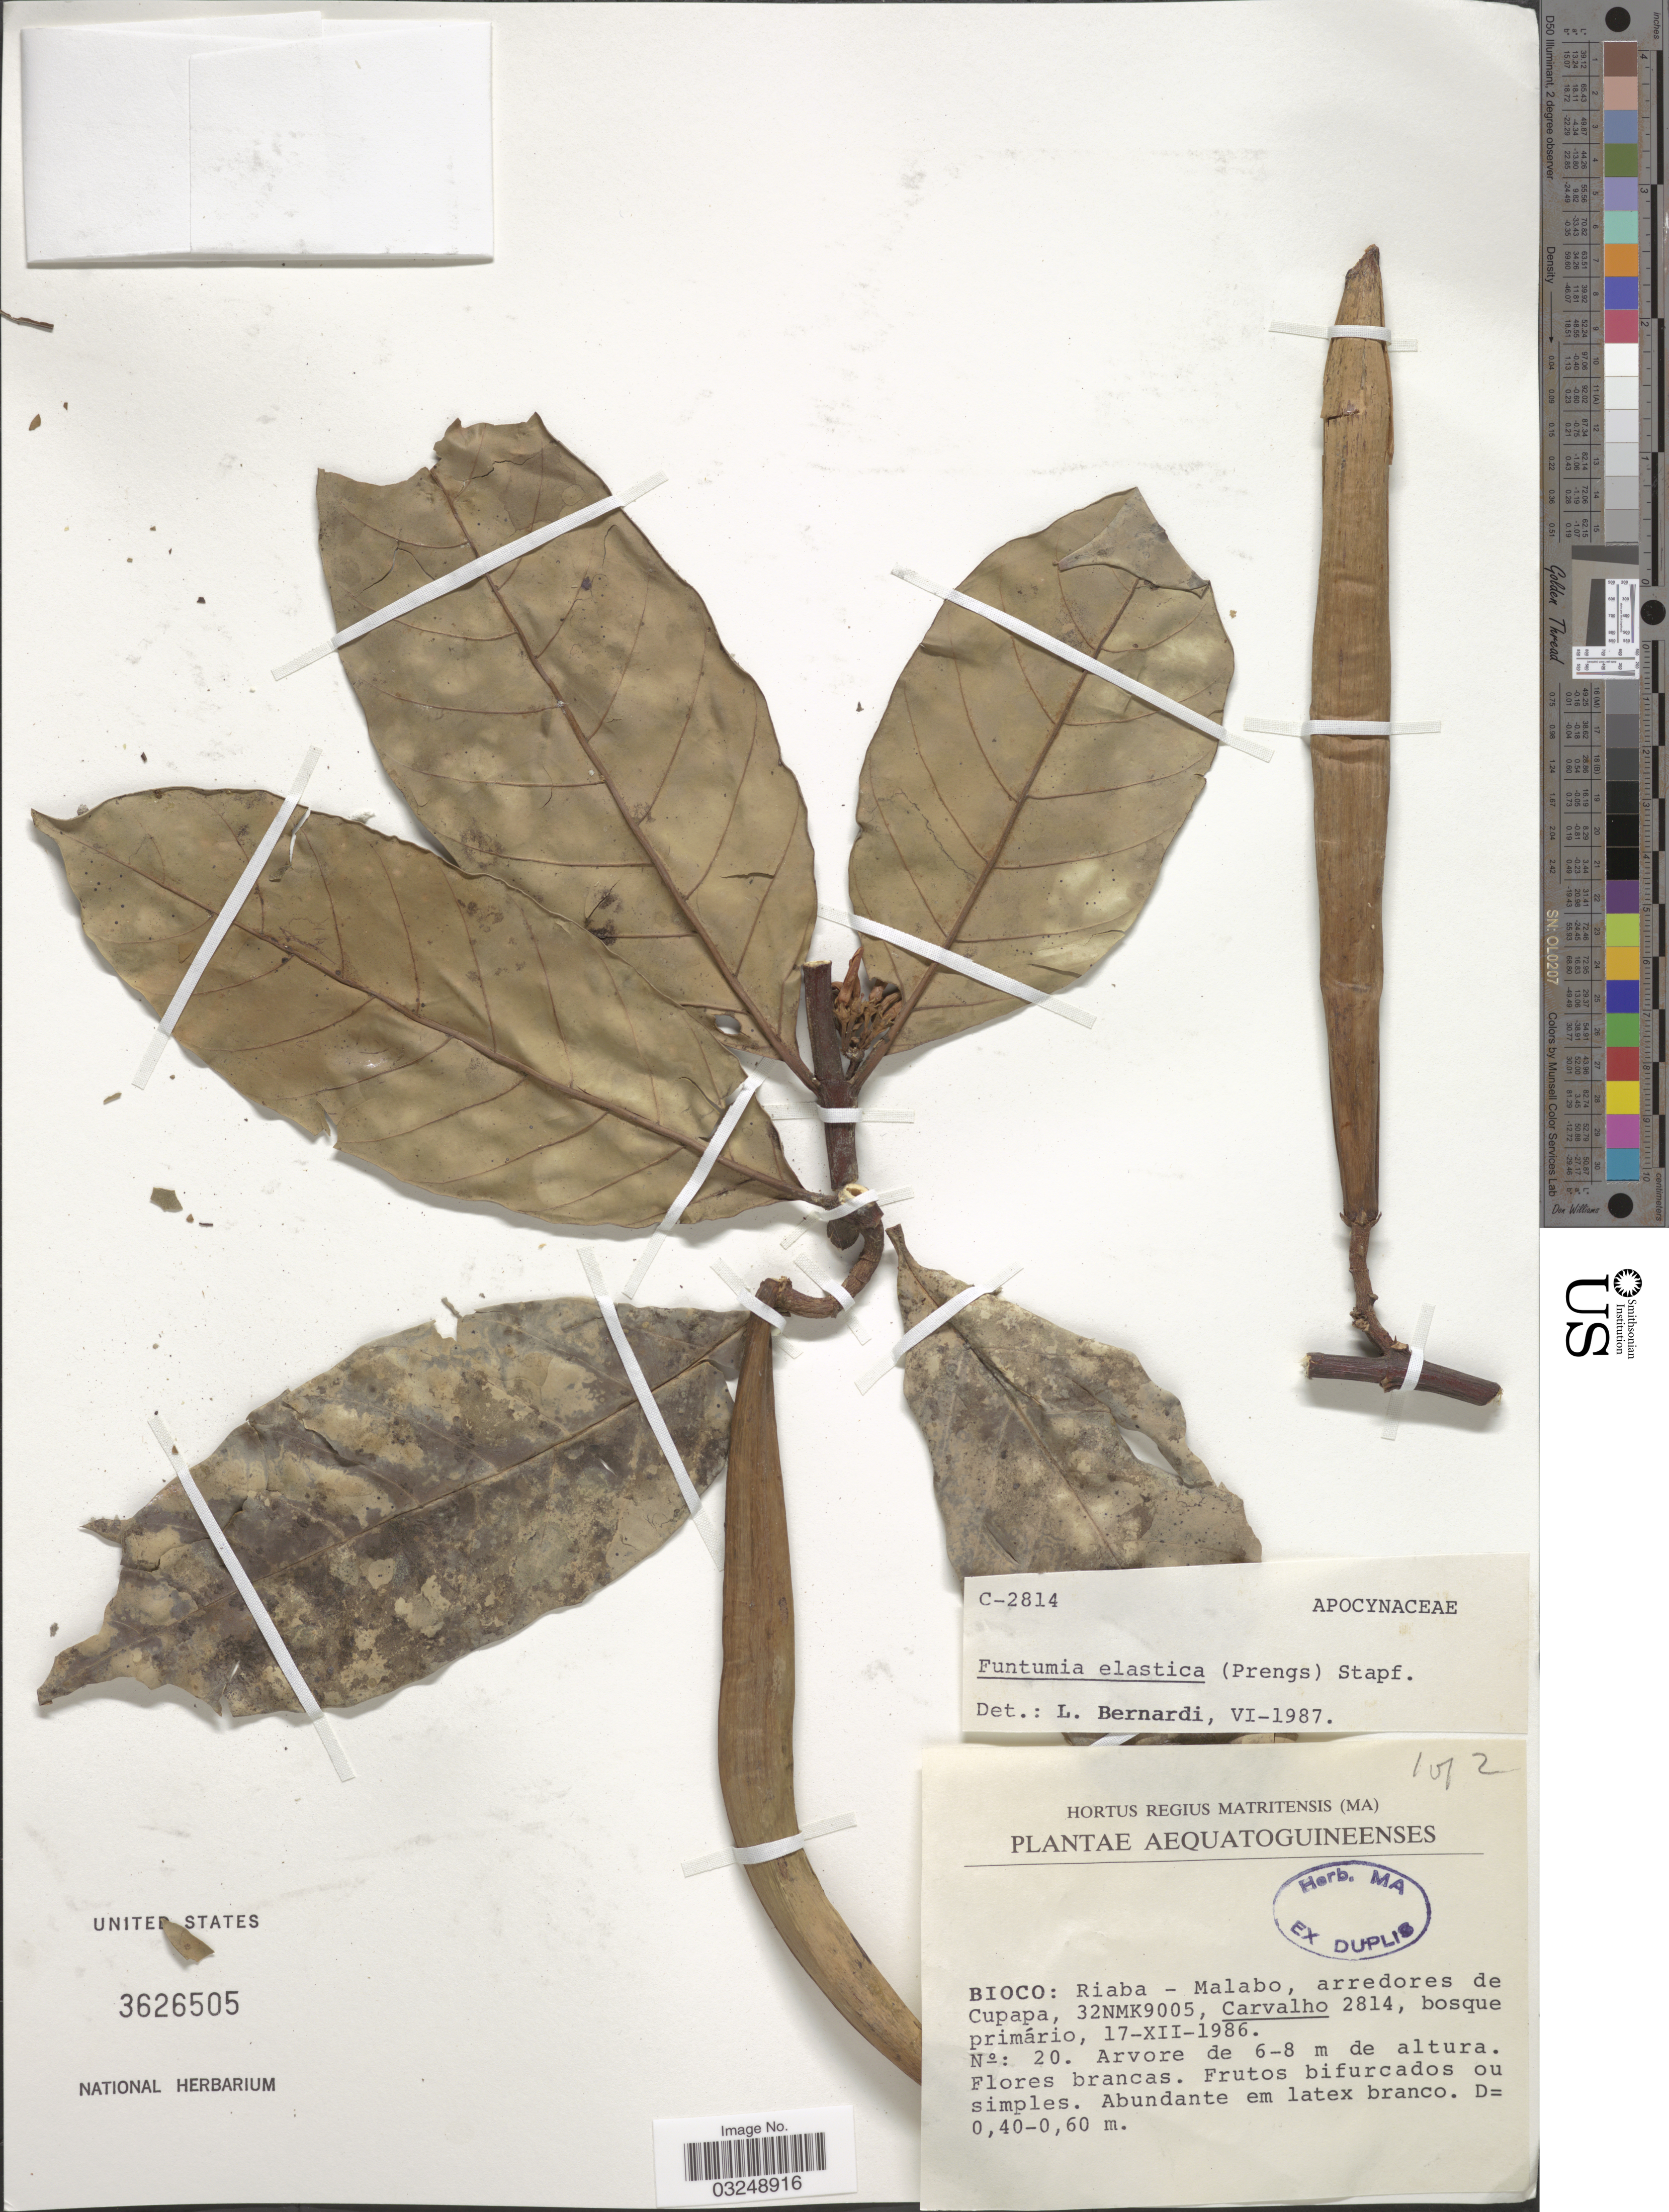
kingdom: Plantae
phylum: Tracheophyta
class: Magnoliopsida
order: Gentianales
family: Apocynaceae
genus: Funtumia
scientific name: Funtumia elastica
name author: Stapf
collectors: Carvalho, --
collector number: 2814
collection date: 1986-12-17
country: Equatorial Guinea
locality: Aequatoguineenses. Bioco: Riaba - Malabo, arredores de Cupapa, 32NMK9005.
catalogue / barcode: US 3626505